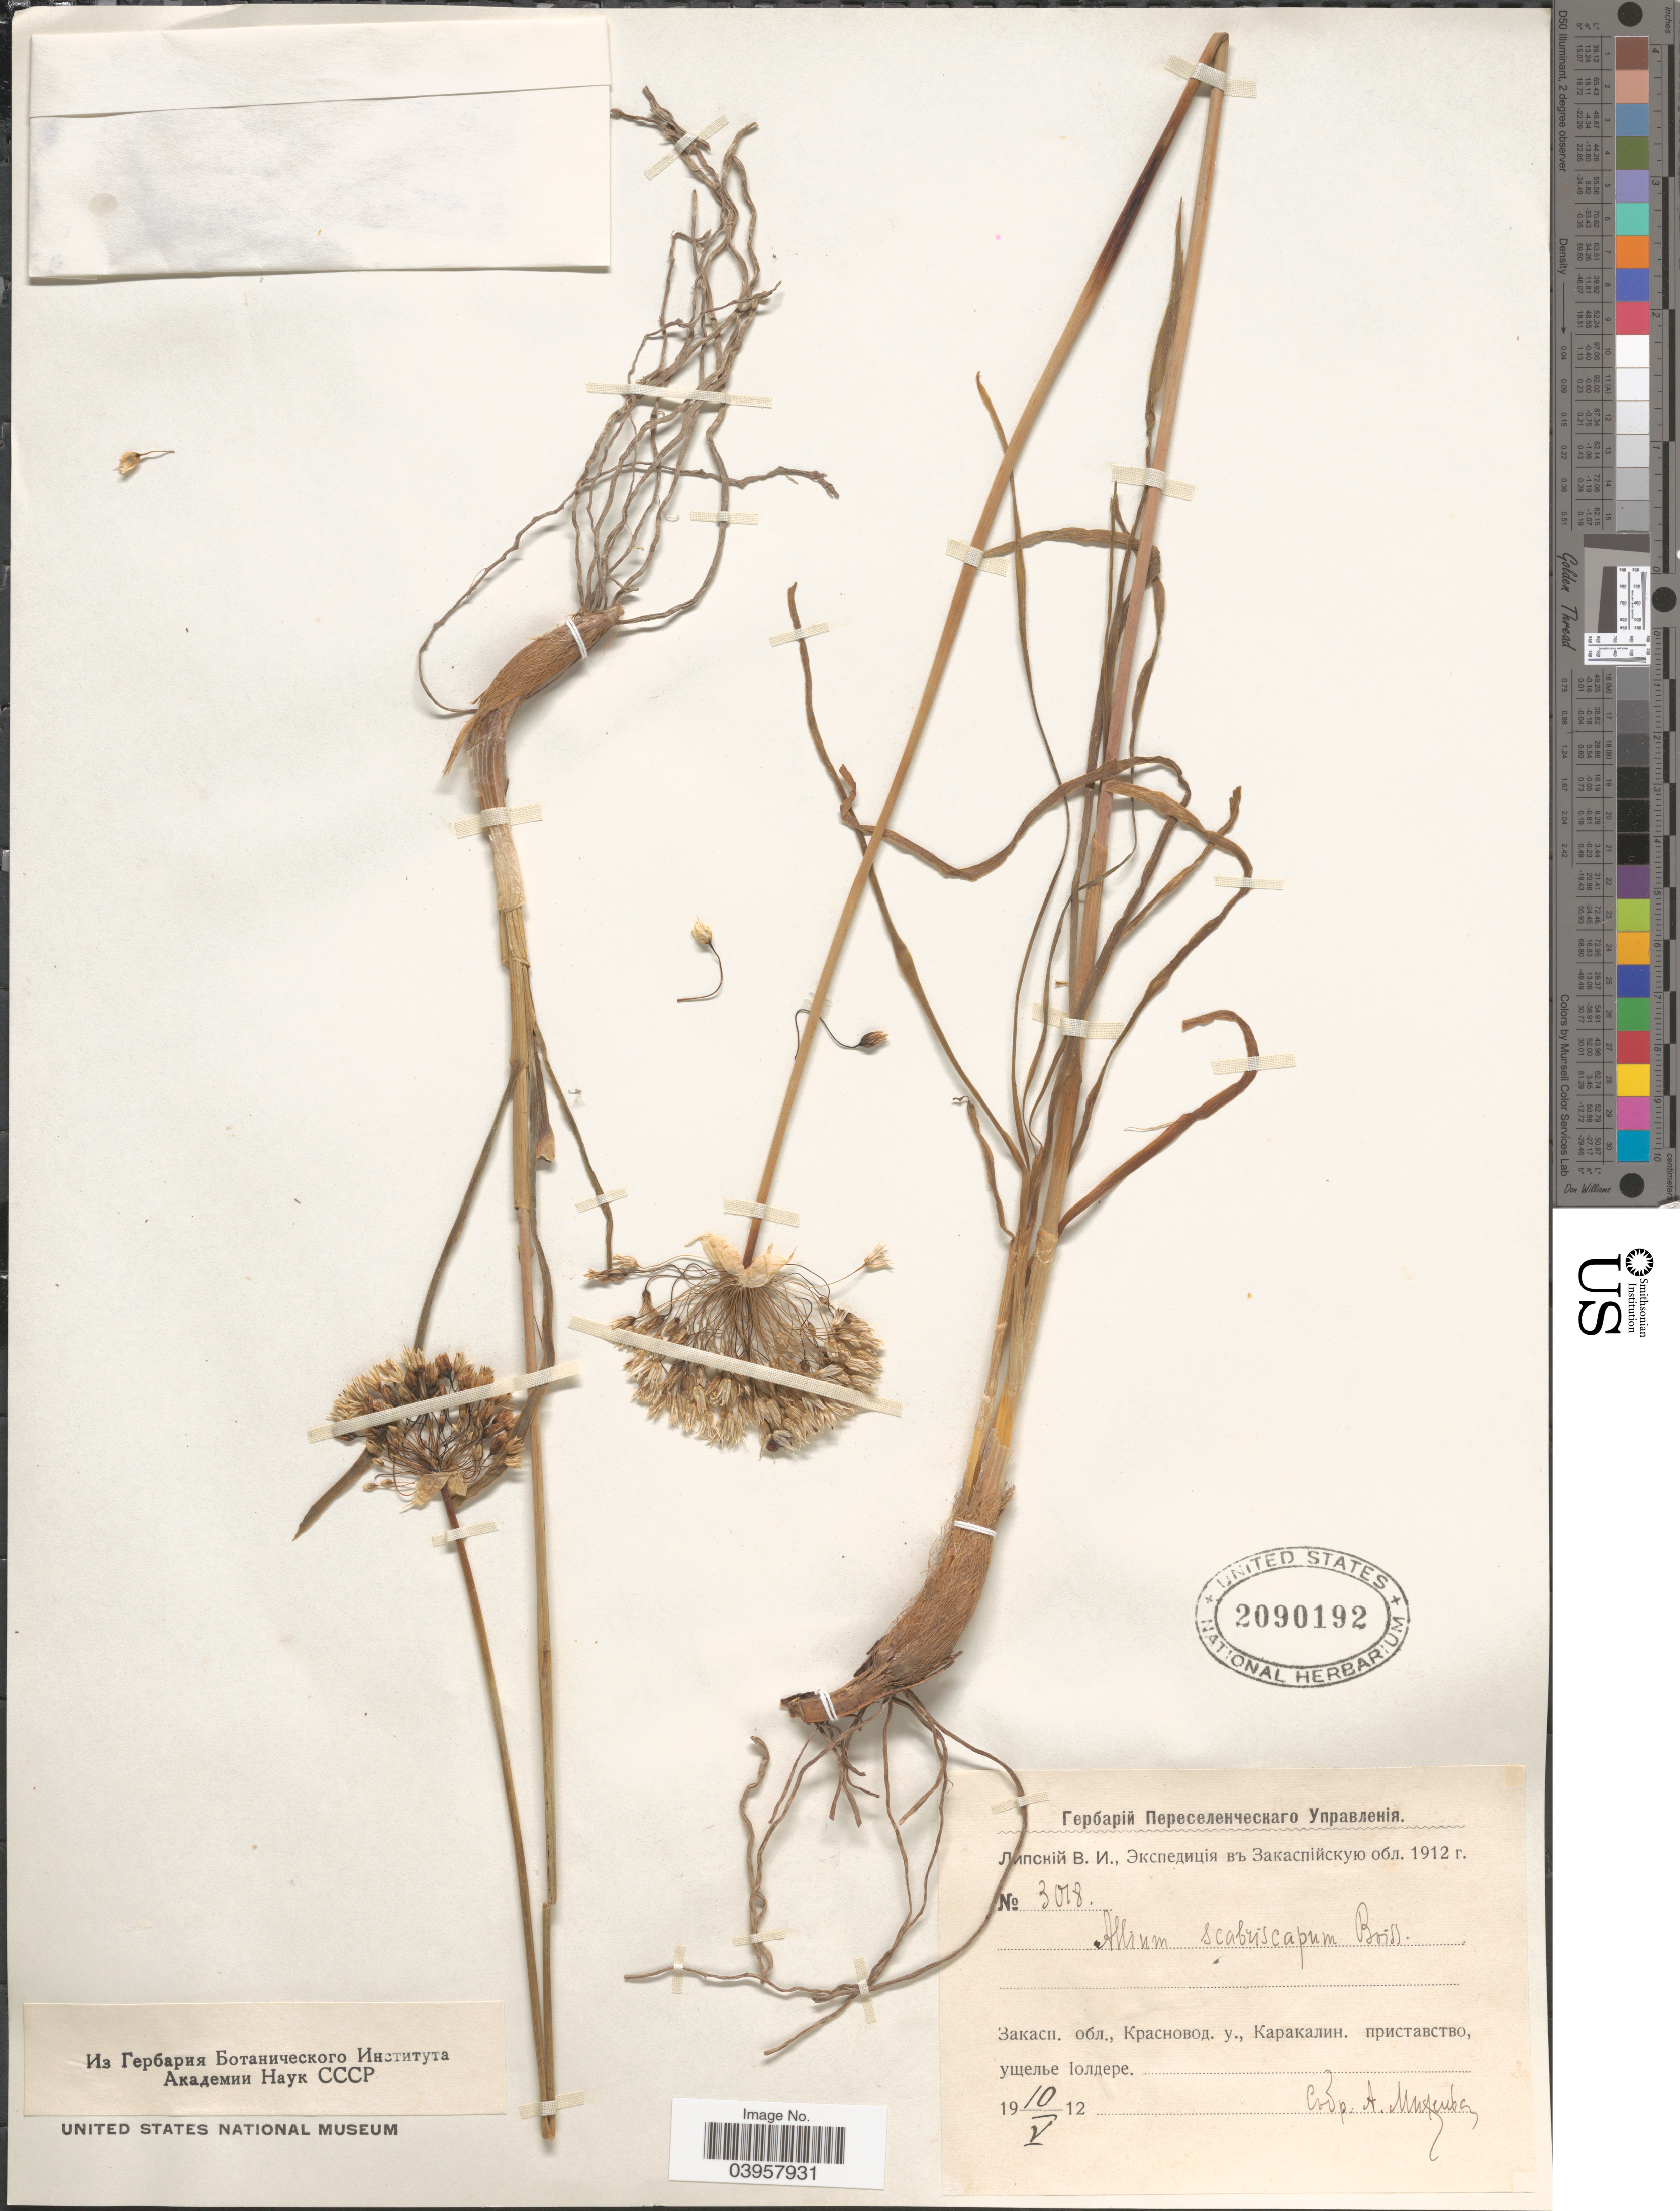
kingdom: Plantae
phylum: Tracheophyta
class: Liliopsida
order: Asparagales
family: Amaryllidaceae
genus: Allium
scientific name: Allium scabriscapum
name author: Boiss.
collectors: A. Mikhelson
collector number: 3018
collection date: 1912-05-10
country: Turkmenistan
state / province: Balkan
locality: Ioldere Gorge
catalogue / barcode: US 2090192